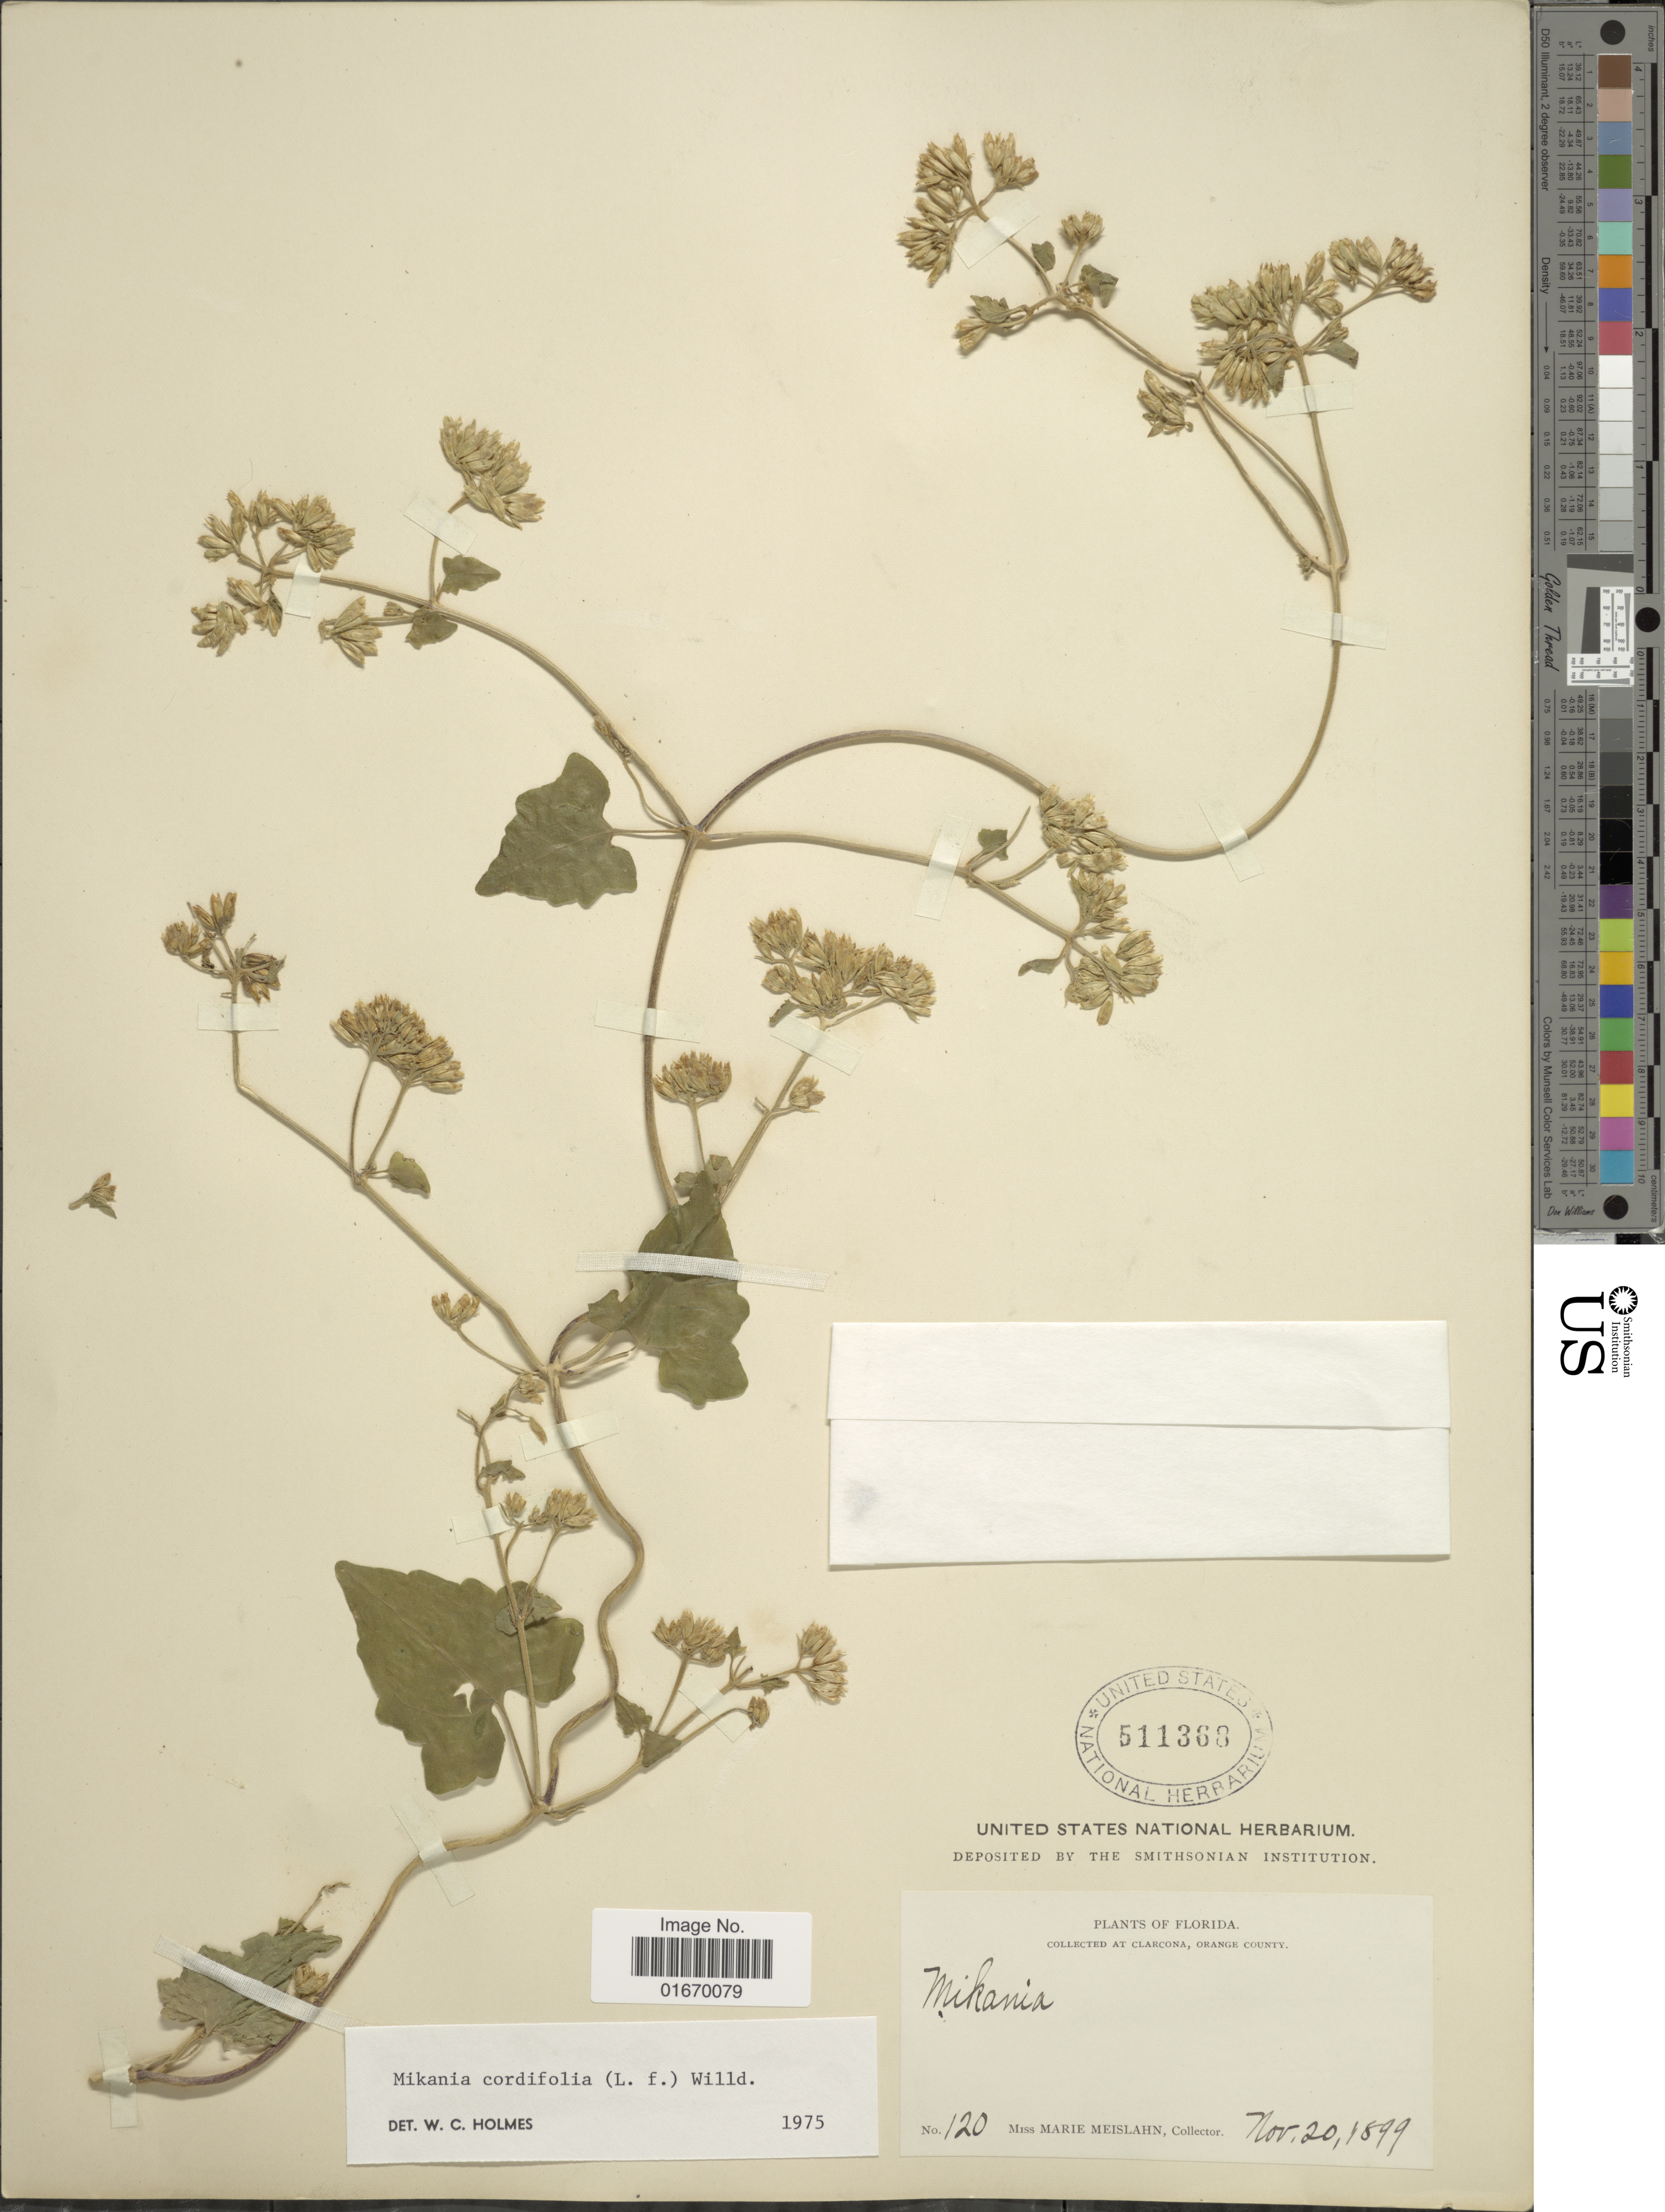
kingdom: Plantae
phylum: Tracheophyta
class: Magnoliopsida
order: Asterales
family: Asteraceae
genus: Mikania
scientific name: Mikania cordifolia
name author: Kunth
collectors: M. Meislahn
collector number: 120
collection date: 1899-11-20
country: United States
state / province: Florida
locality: Clarcona, Orange County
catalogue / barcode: US 511368